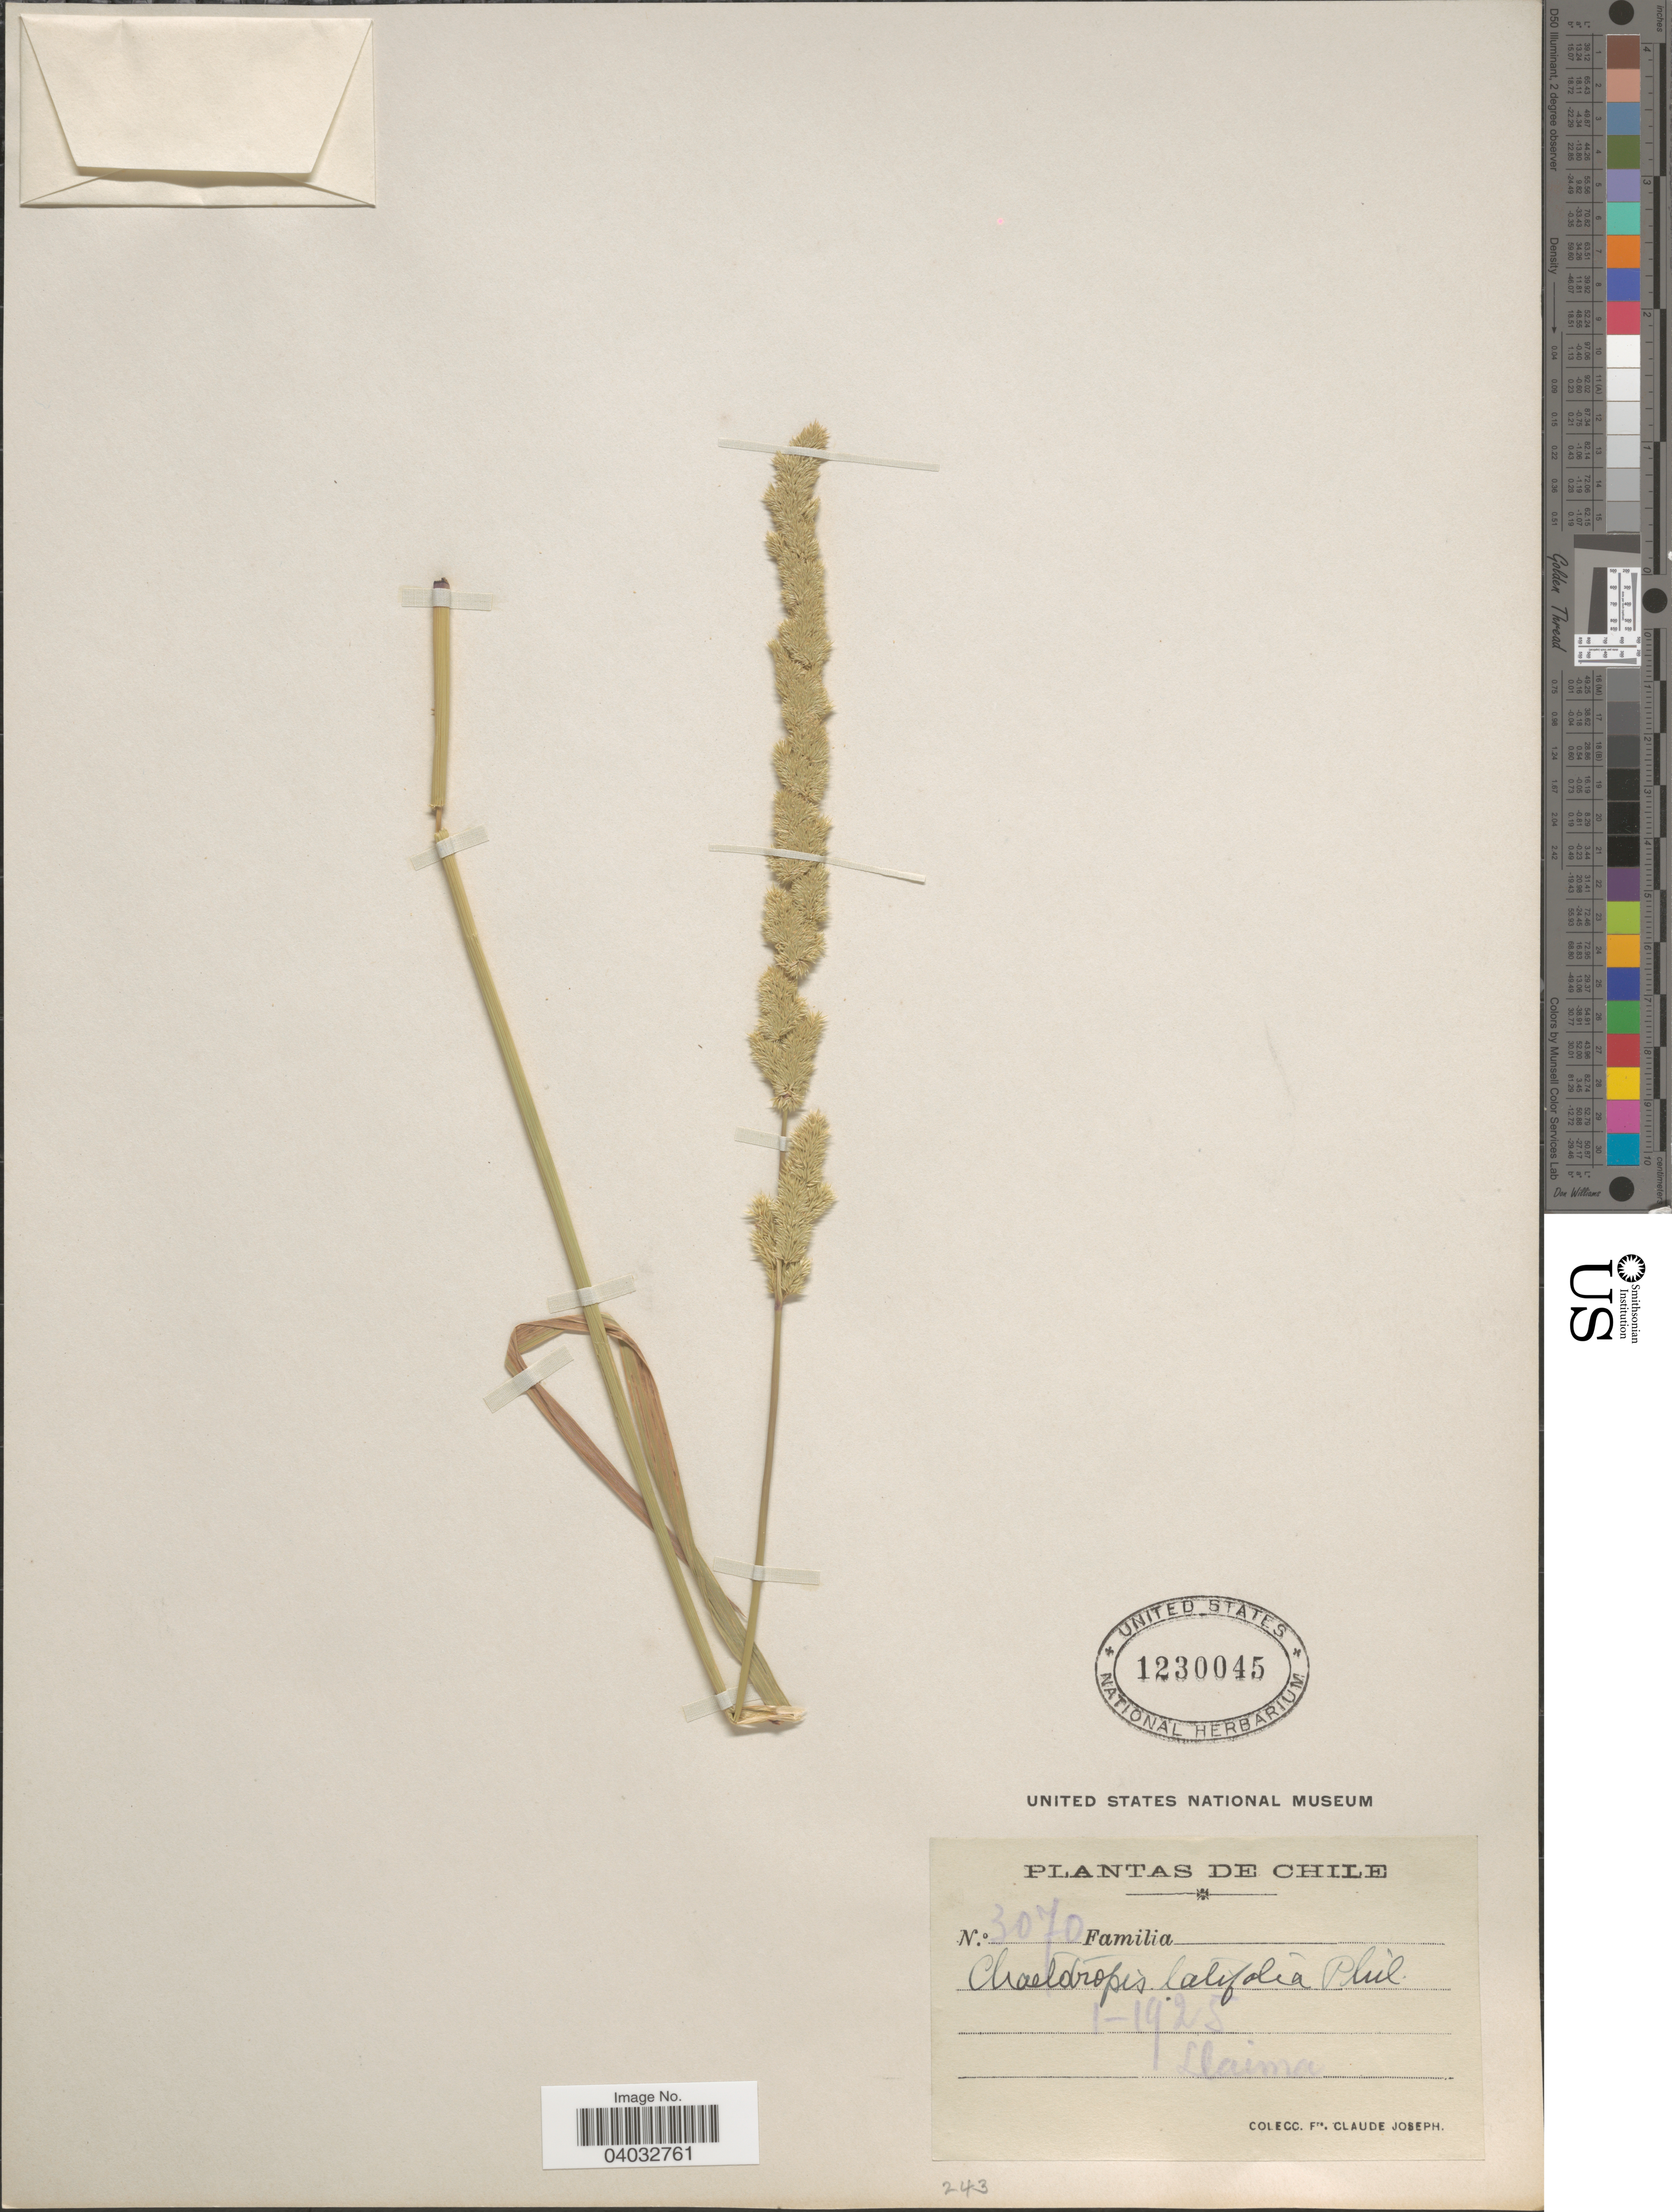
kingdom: Plantae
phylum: Tracheophyta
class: Liliopsida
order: Poales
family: Poaceae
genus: Chaetotropis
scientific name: Chaetotropis chiliensis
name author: Kunth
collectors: Bro. Claude-Joseph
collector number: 3070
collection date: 1925-01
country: Chile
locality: Llaima.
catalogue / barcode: US 1230045